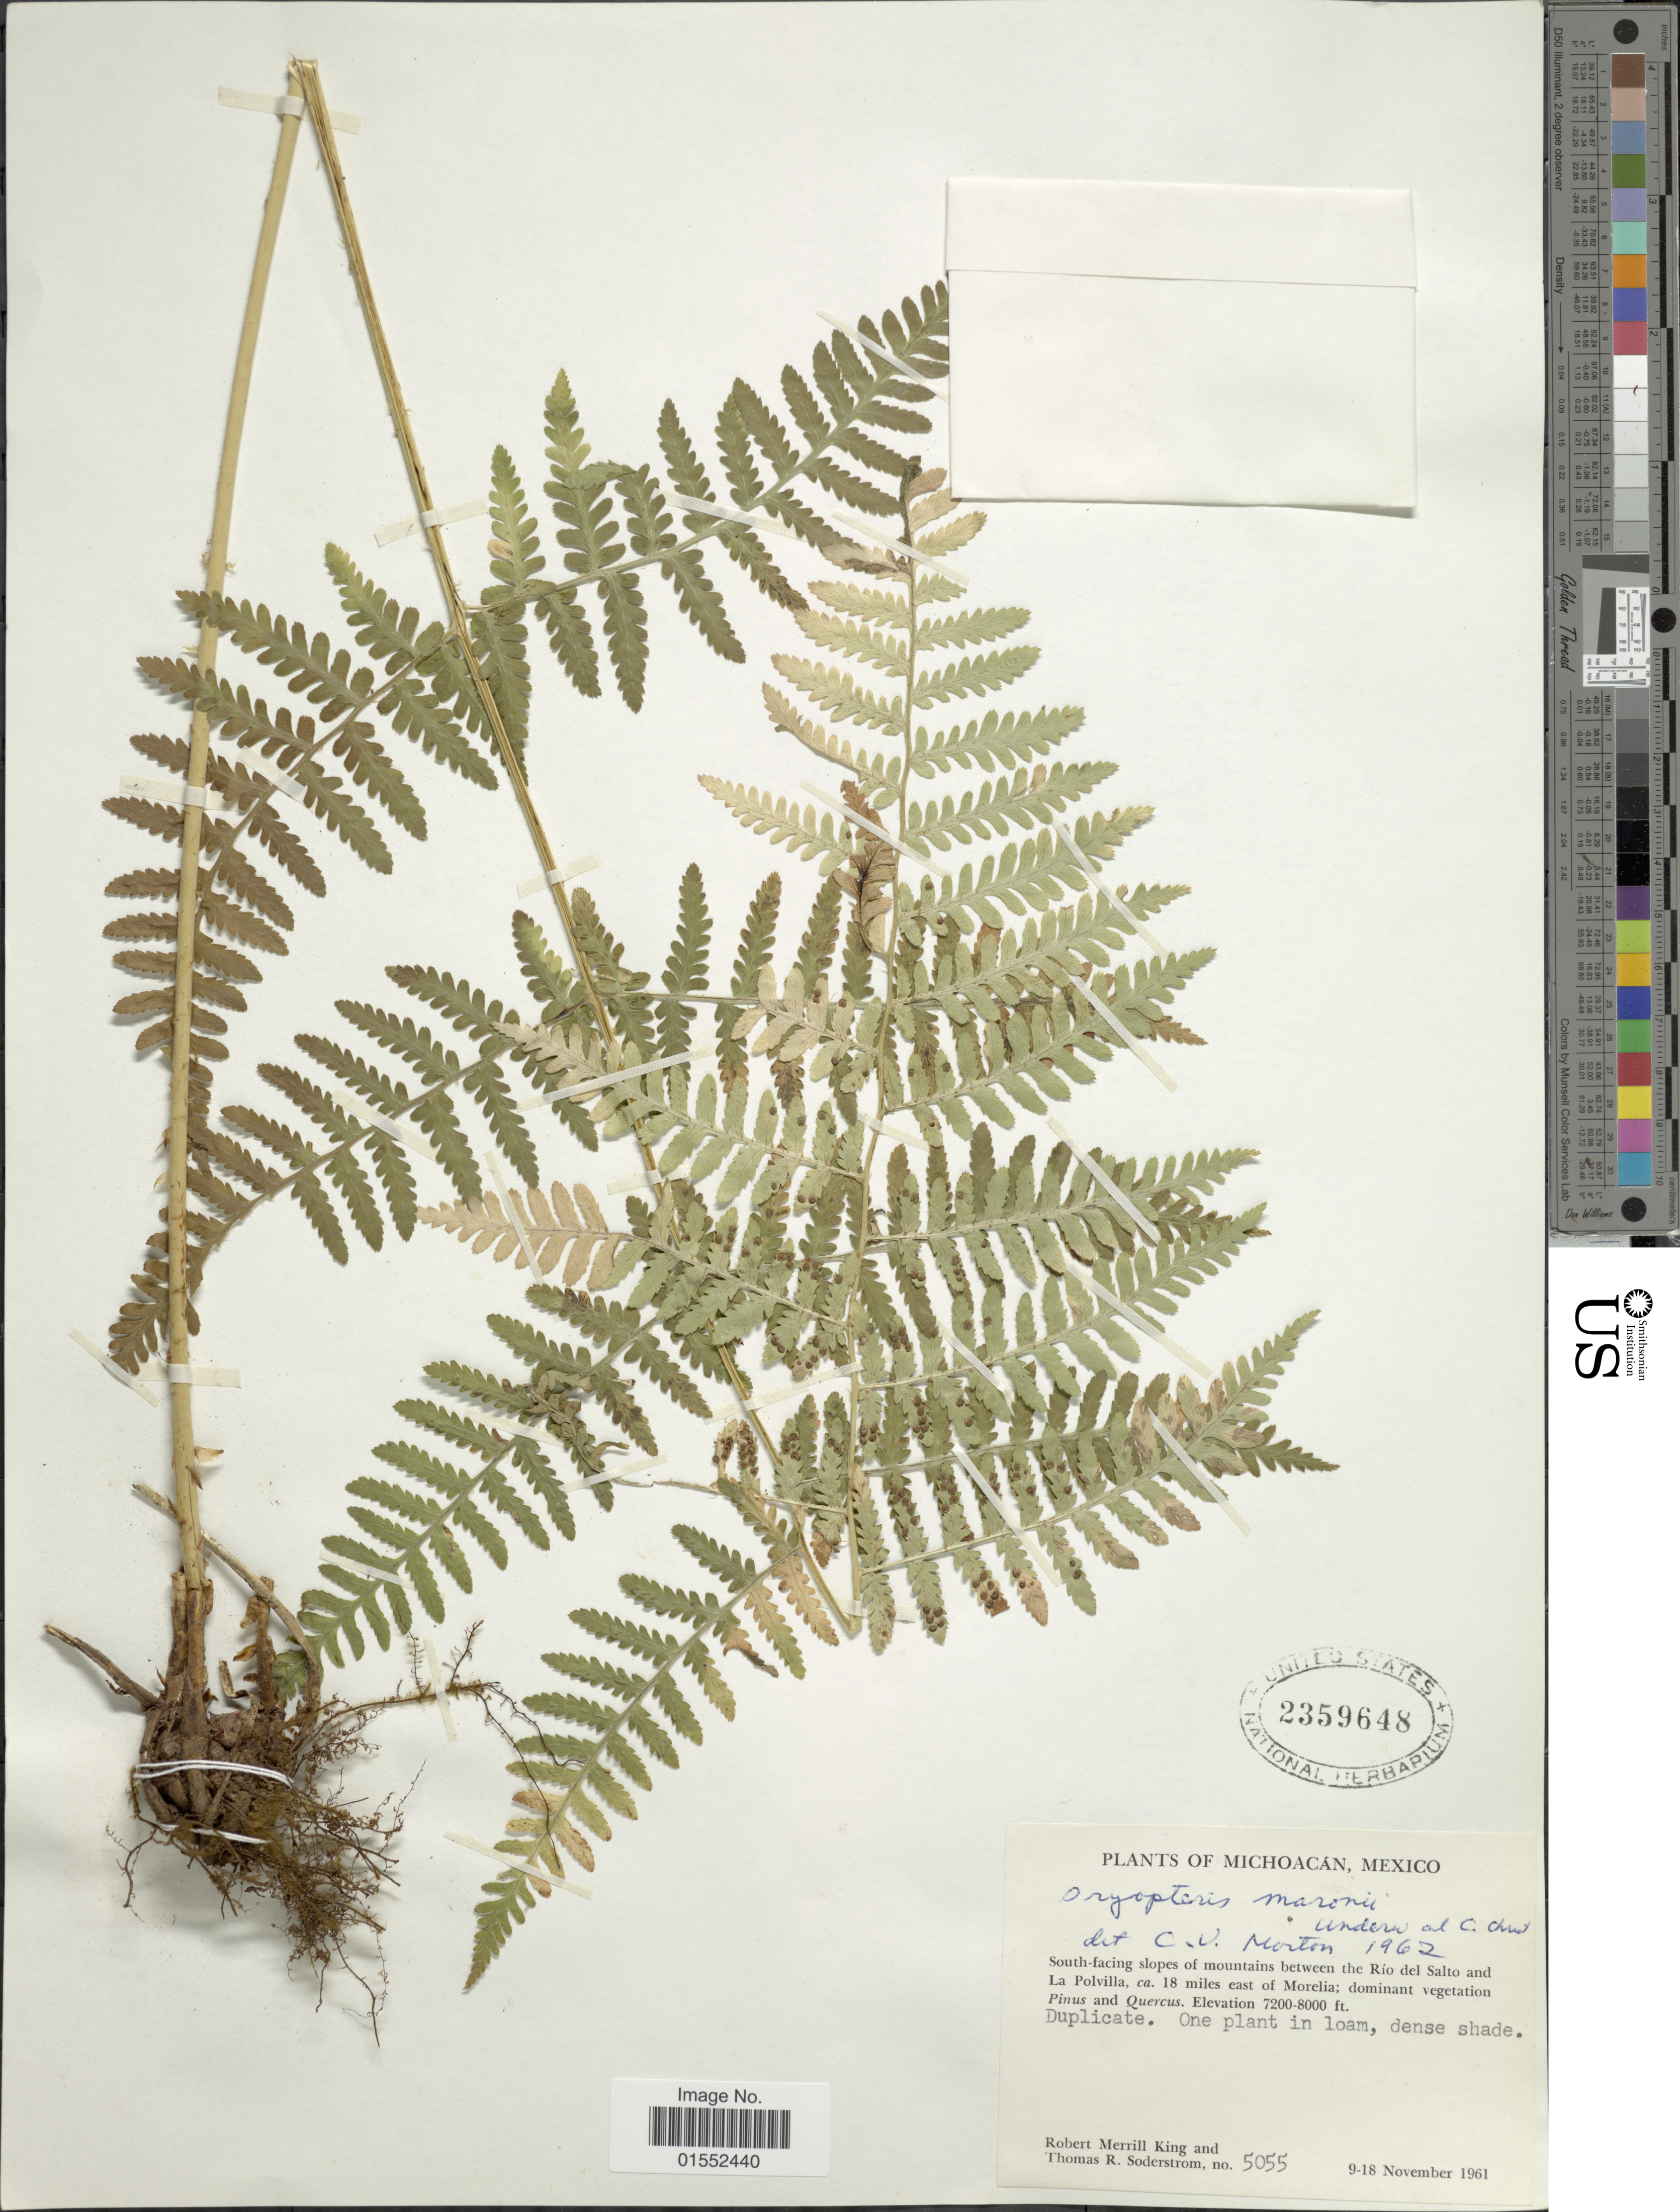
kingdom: Plantae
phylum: Tracheophyta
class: Polypodiopsida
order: Polypodiales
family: Dryopteridaceae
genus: Dryopteris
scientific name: Dryopteris maxonii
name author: Underw. & C. Chr.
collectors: R. M. King & T. R. Soderstrom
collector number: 5055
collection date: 1961-11-09/1961-11-18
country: Mexico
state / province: Michoacán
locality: Michoacan, Mexico. South-facing slopes of mountains between the Rio del Salto and La Polvilla, 18 miles east of Morelia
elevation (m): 2195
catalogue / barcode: US 2359648